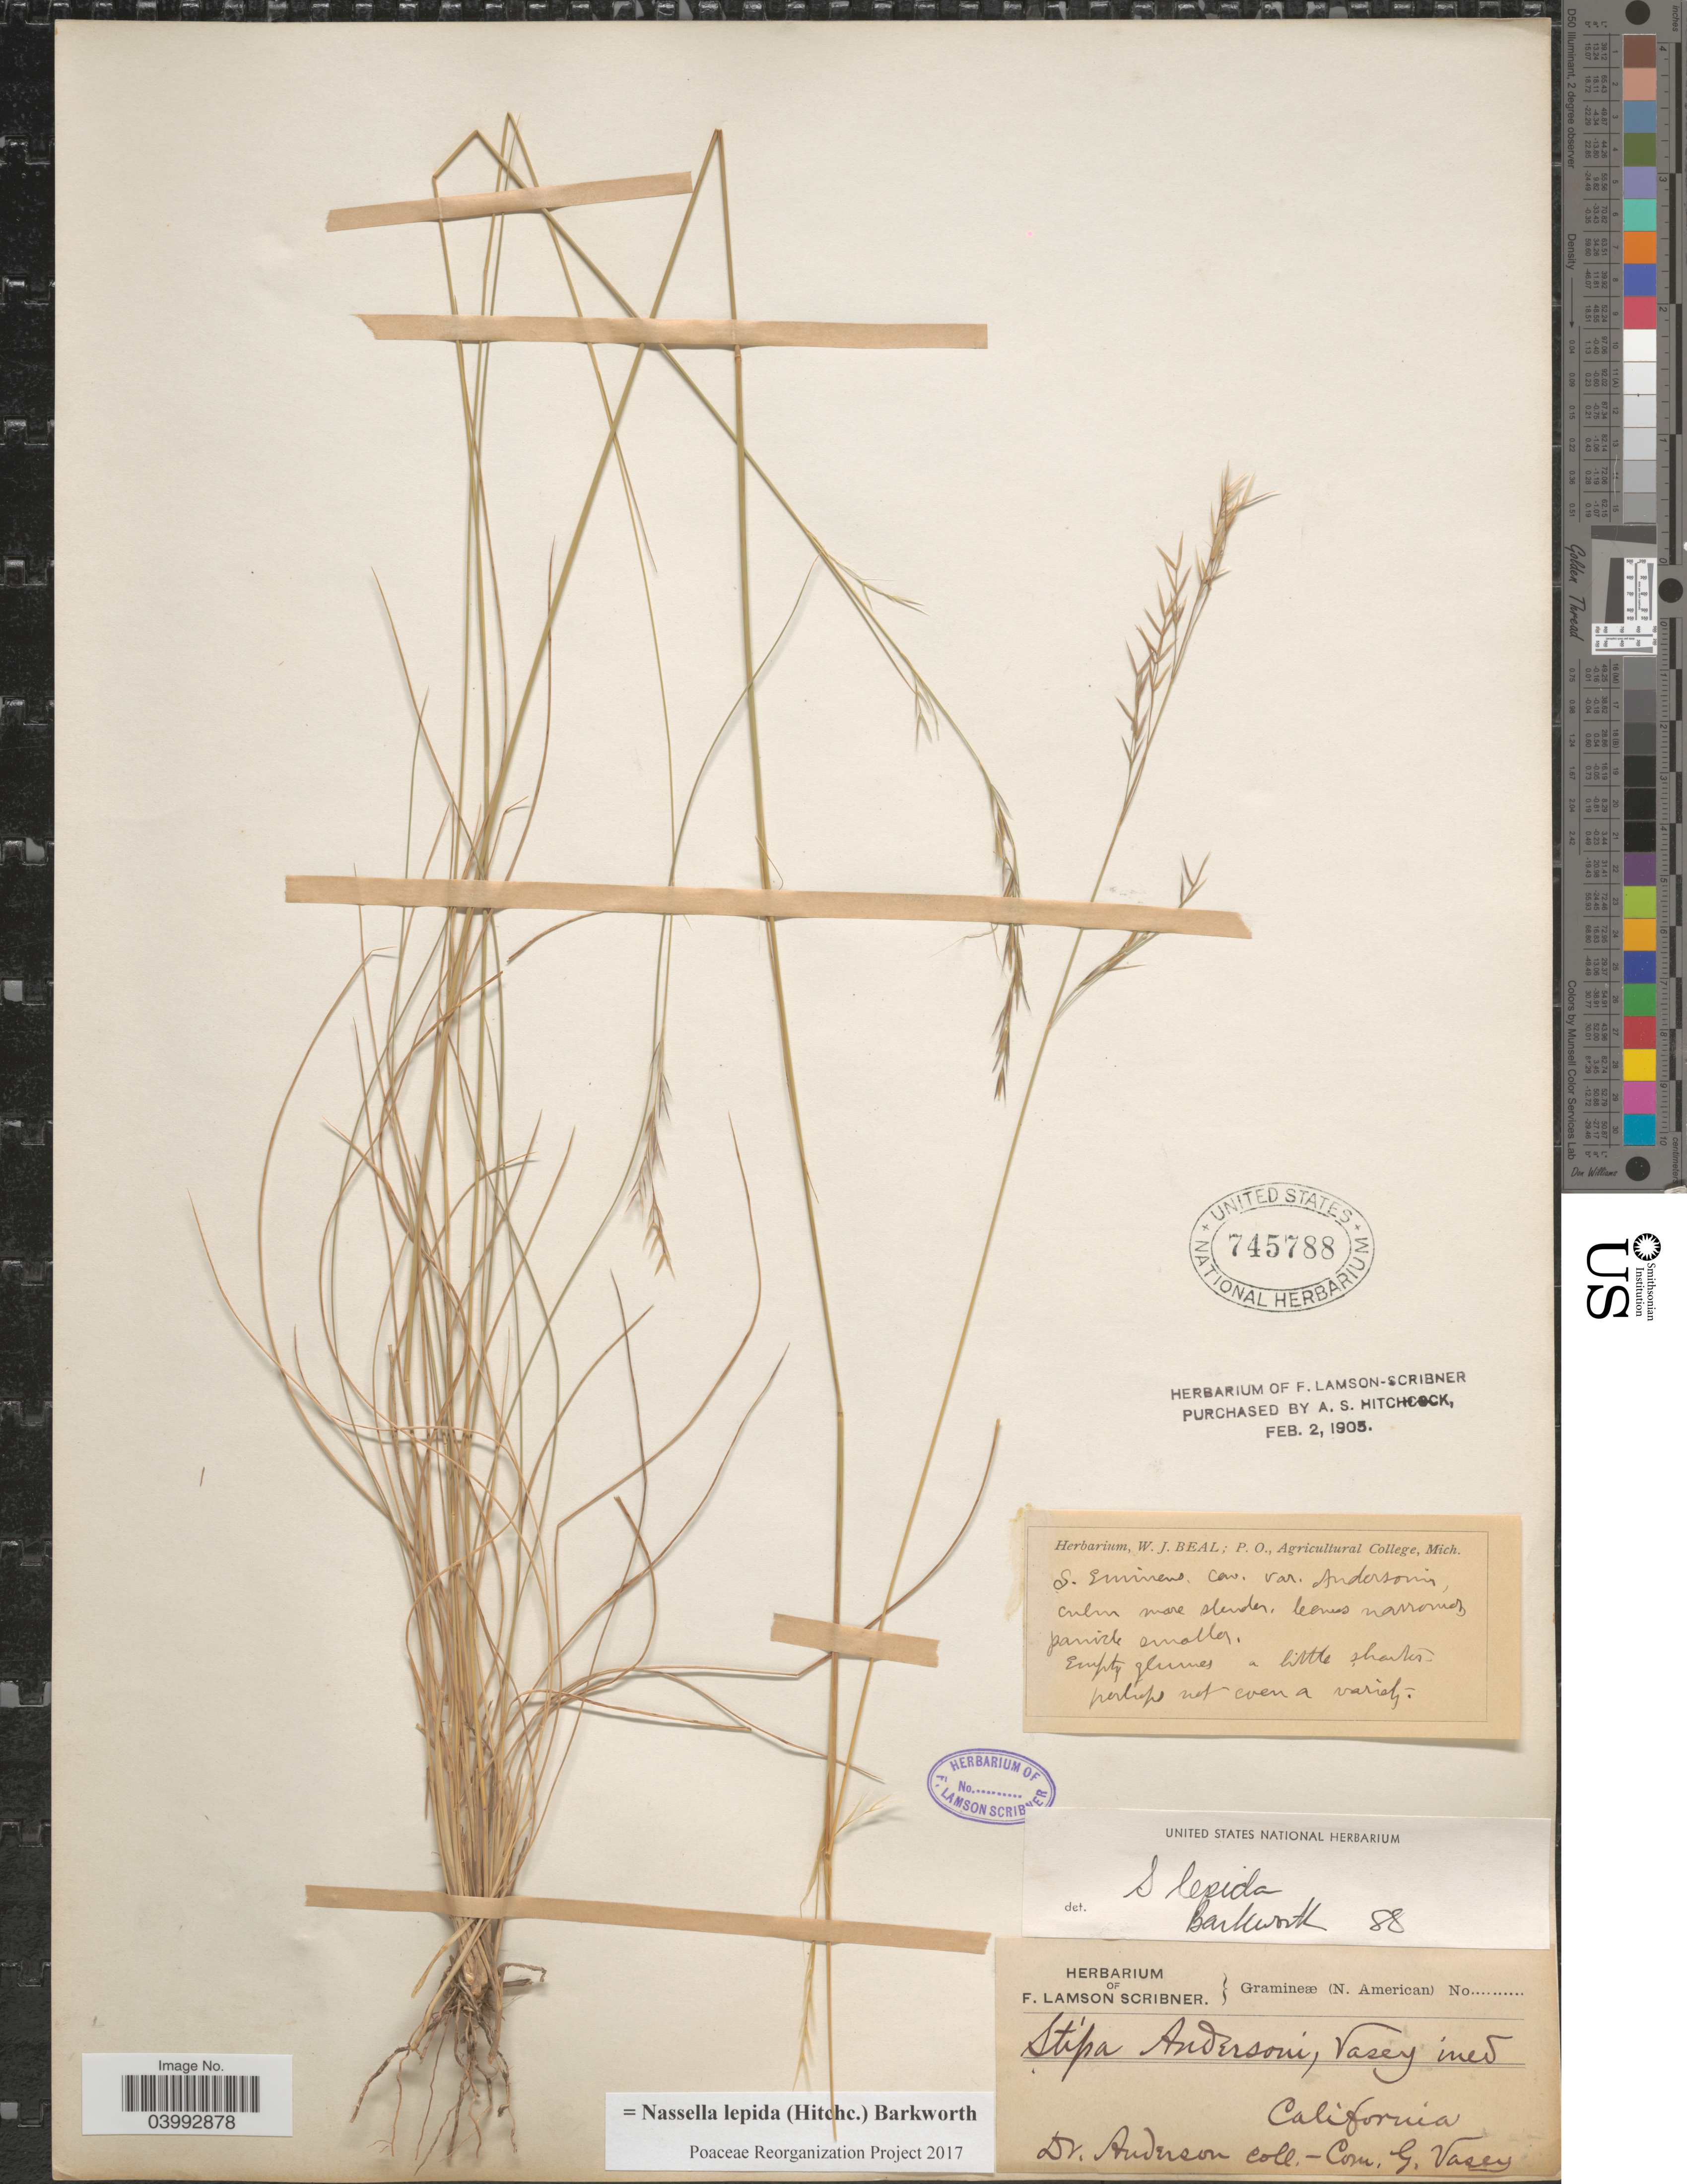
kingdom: Plantae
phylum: Tracheophyta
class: Liliopsida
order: Poales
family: Poaceae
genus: Nassella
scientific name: Nassella lepida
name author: (Hitchc.) Barkworth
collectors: -. Anderson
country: United States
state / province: California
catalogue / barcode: US 745788